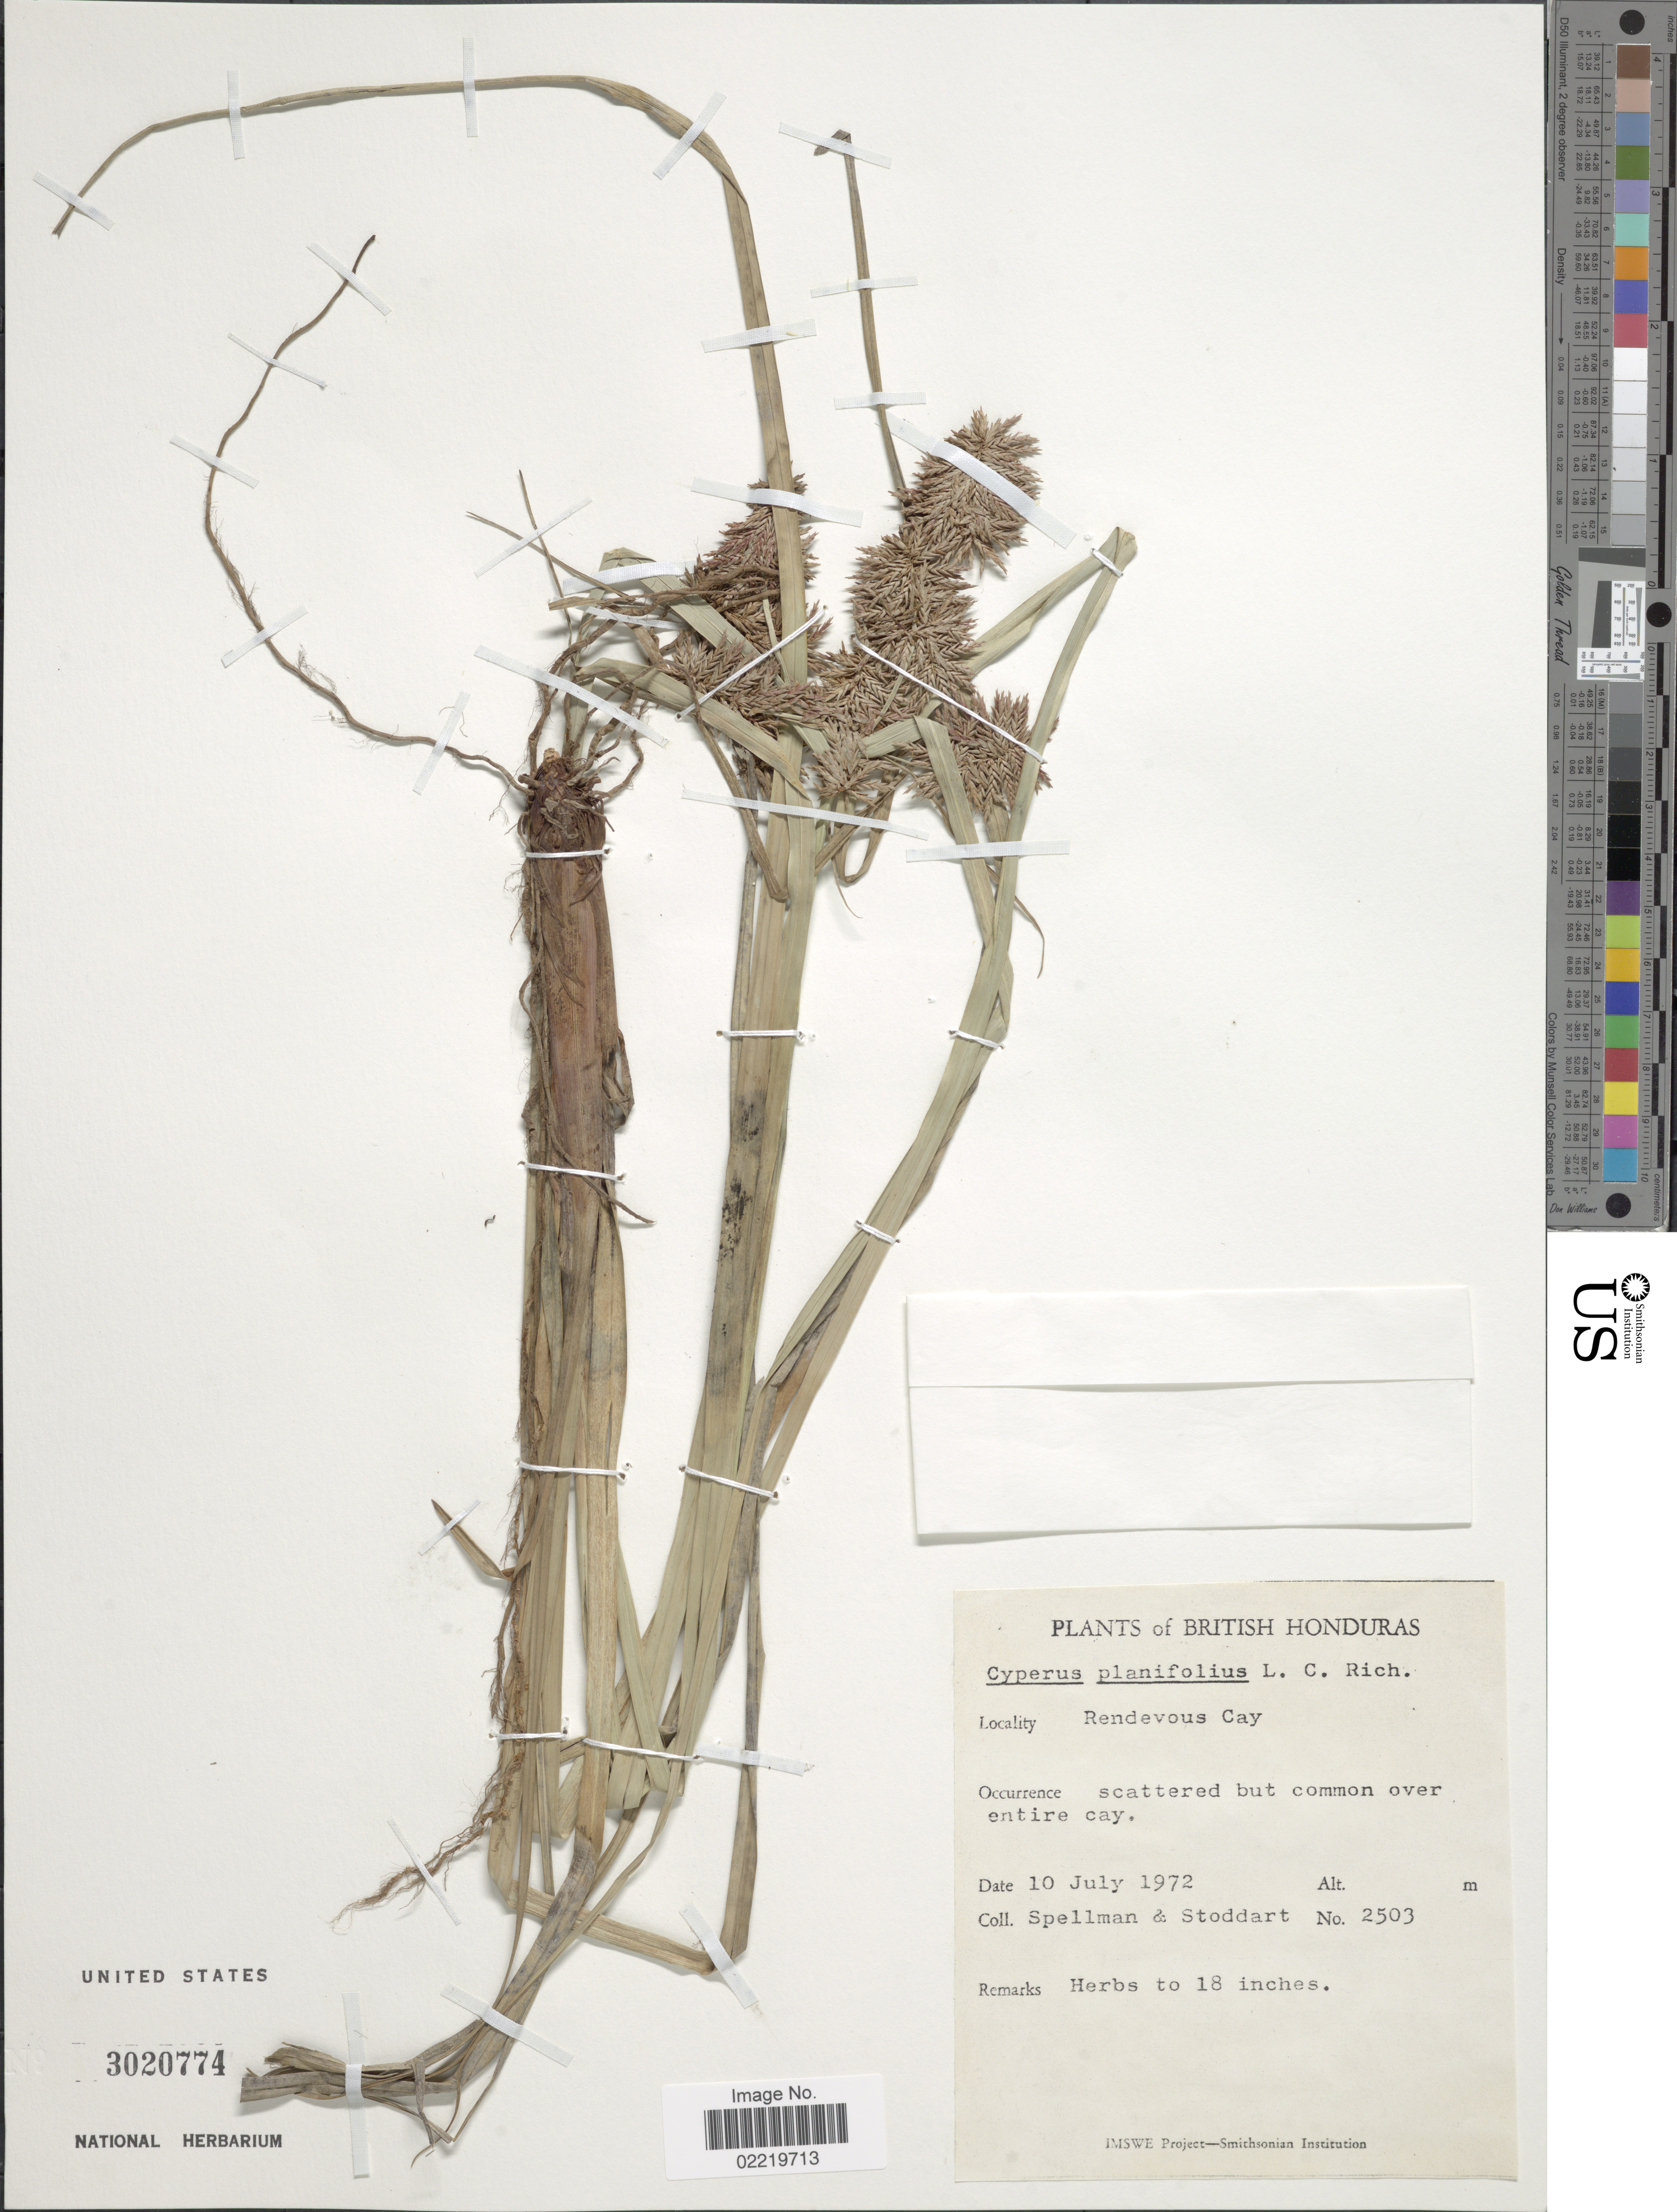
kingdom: Plantae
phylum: Tracheophyta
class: Liliopsida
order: Poales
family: Cyperaceae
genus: Cyperus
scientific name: Cyperus planifolius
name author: Rich.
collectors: Spellman, -- & -. Stoddart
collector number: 2503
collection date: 1972-07-10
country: Belize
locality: British Honduras, Rendevous Cay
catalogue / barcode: US 3020774